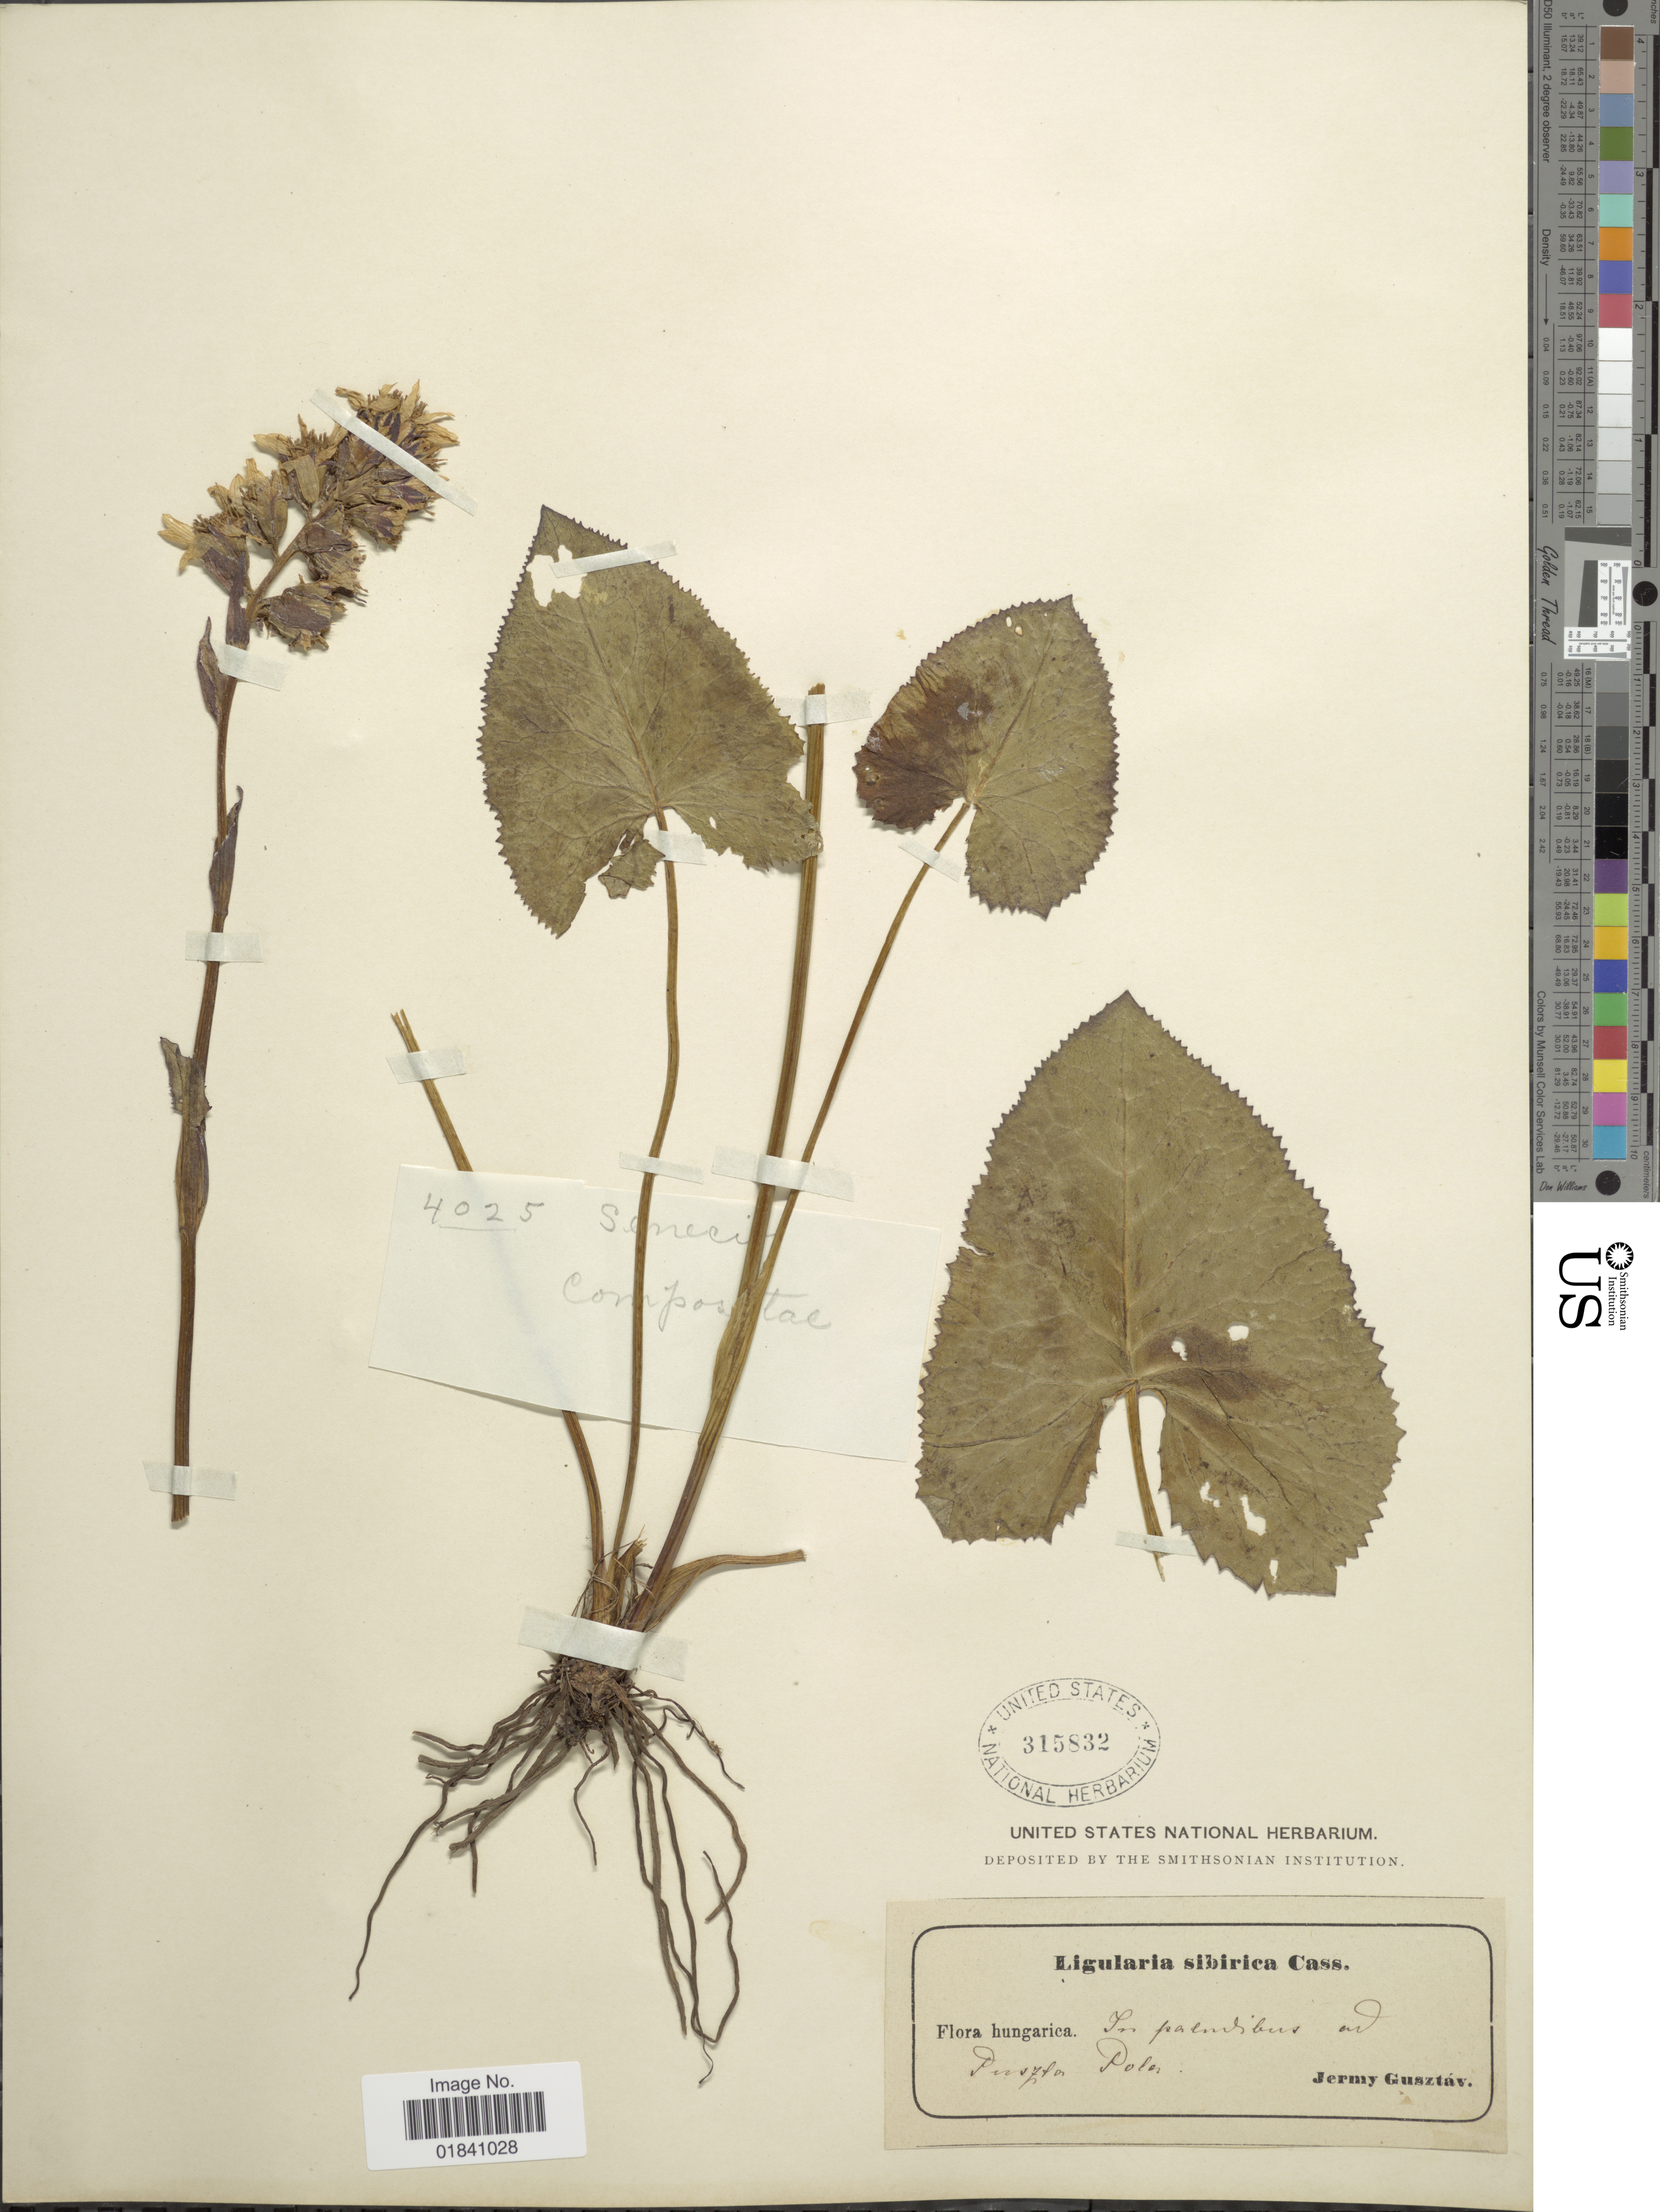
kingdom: Plantae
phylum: Tracheophyta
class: Magnoliopsida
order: Asterales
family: Asteraceae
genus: Senecio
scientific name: Senecio sp.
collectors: G. Jermy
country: Hungary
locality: In palmisbus ad Perszlen Polen [interpreted]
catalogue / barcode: US 315832